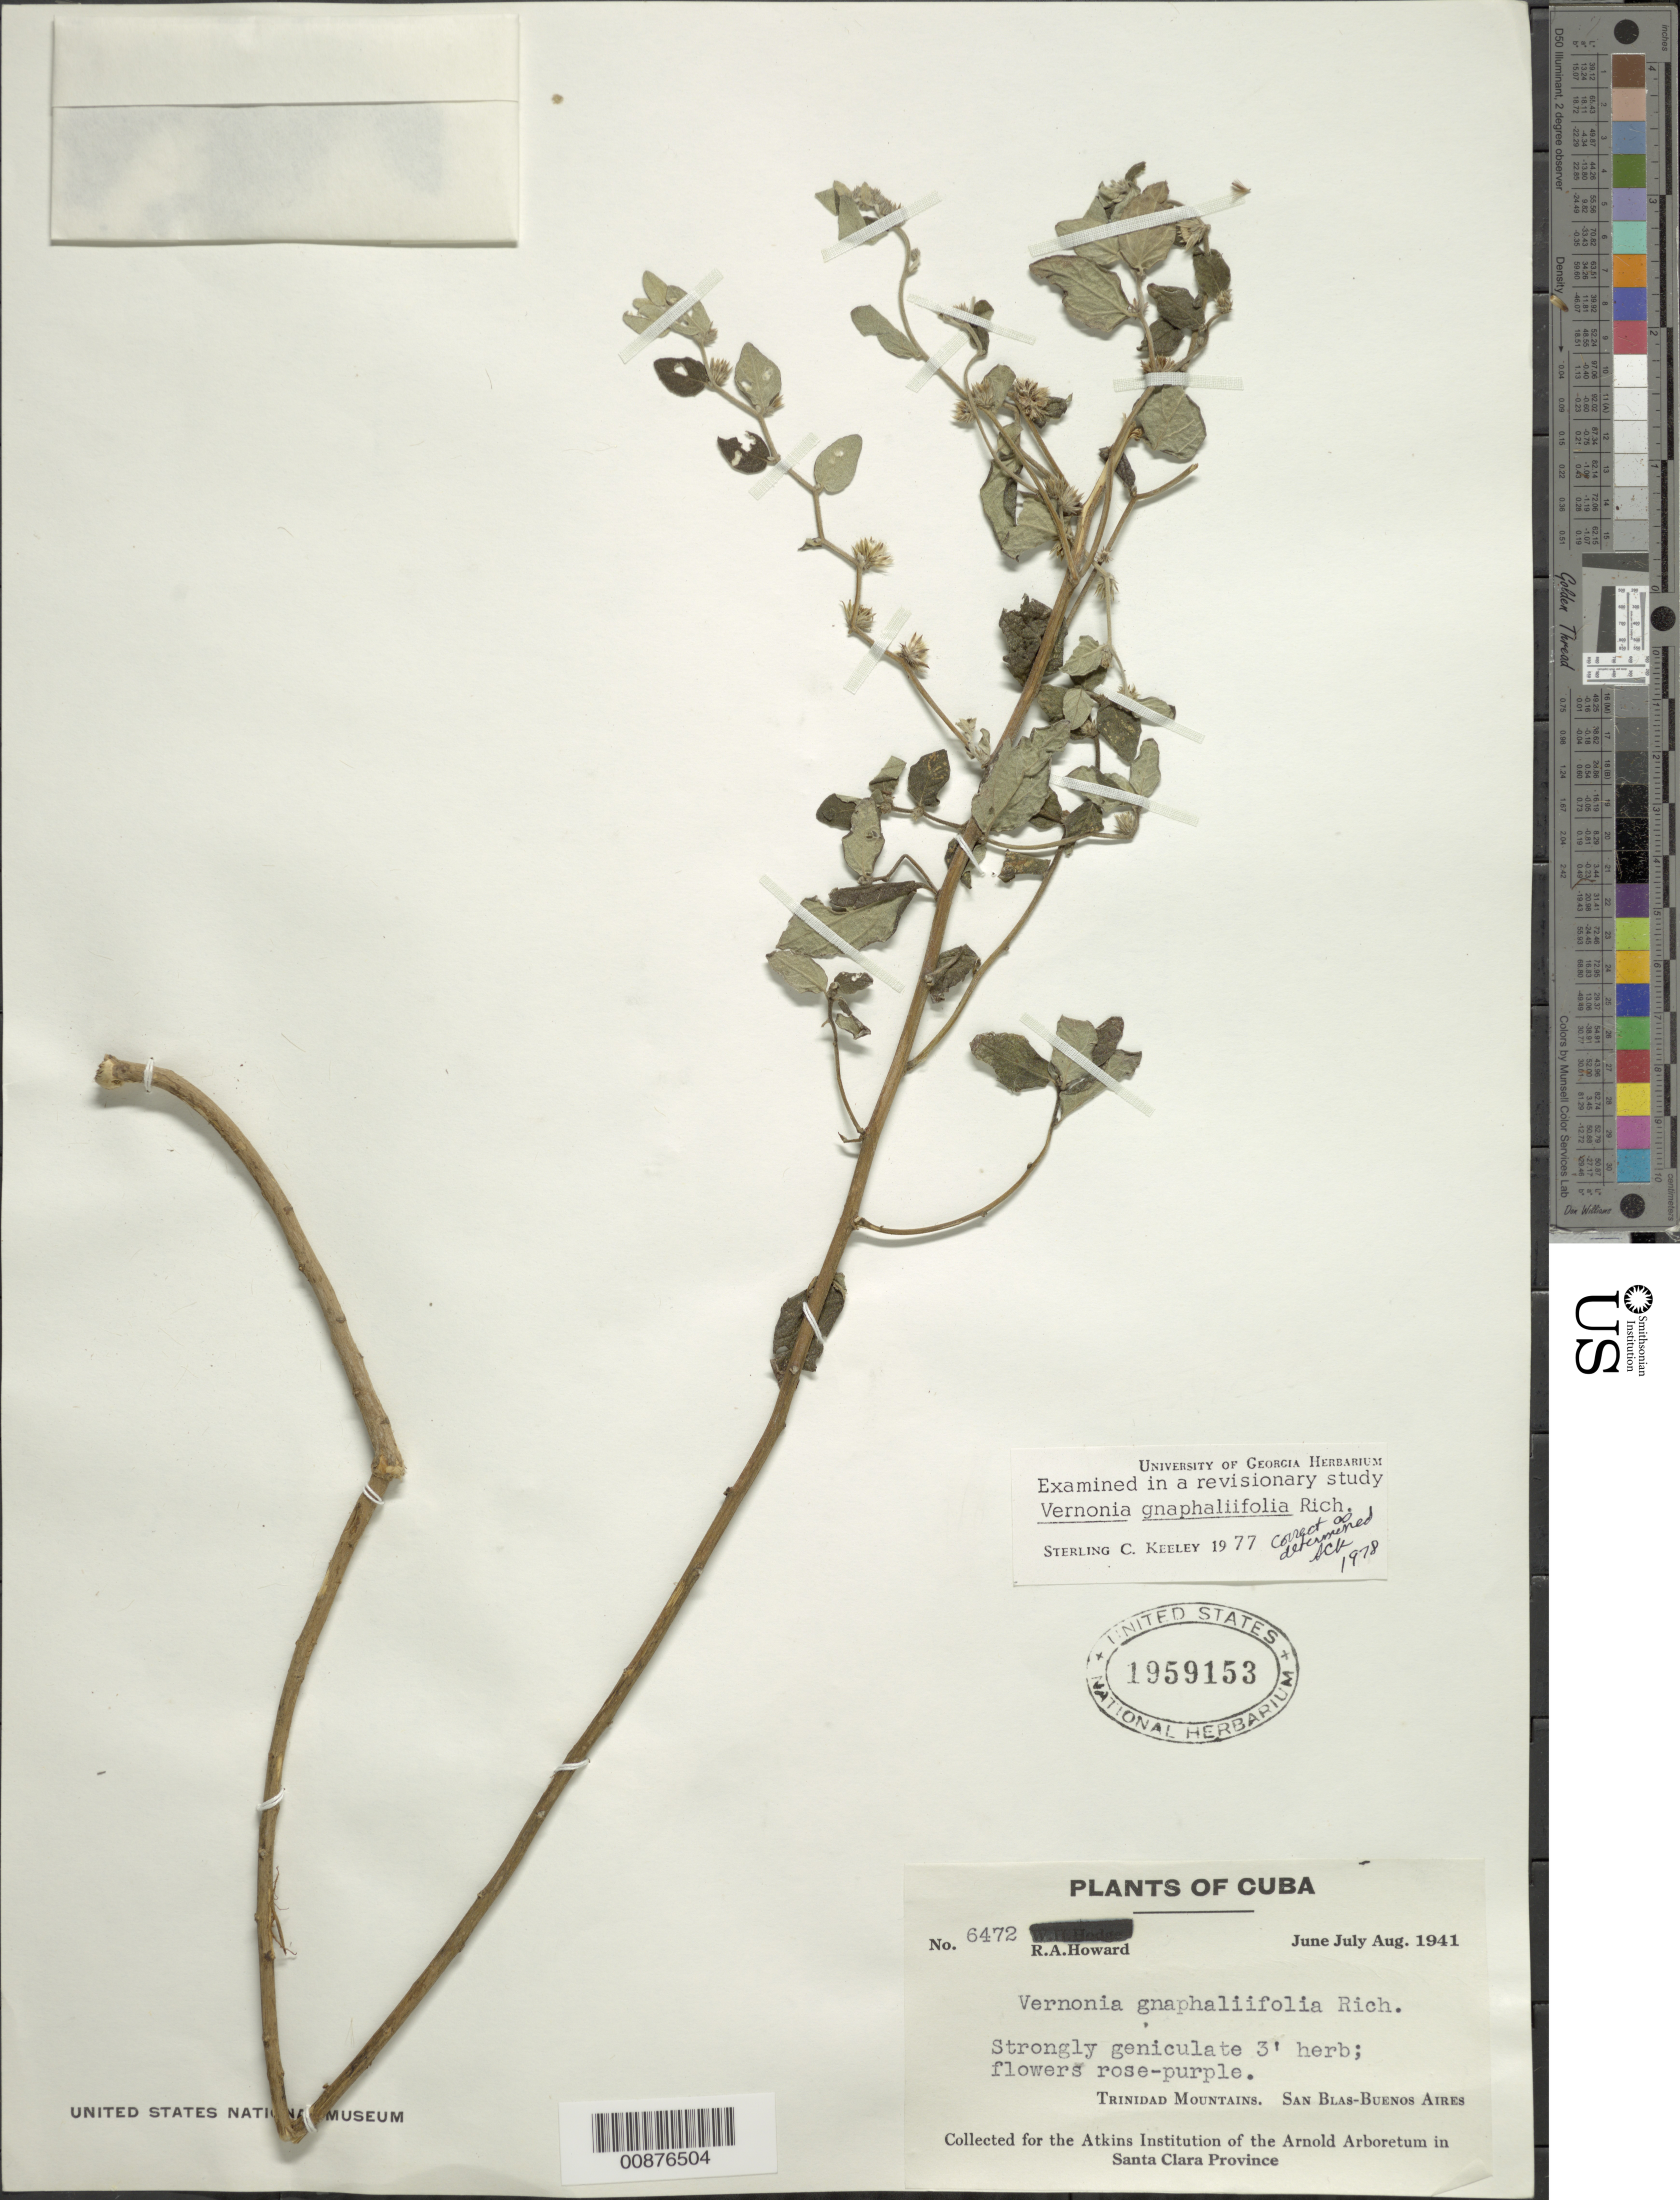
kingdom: Plantae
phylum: Tracheophyta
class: Magnoliopsida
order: Asterales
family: Asteraceae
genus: Lepidaploa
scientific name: Lepidaploa gnaphaliifolia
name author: (A. Rich.) H. Rob.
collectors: R. A. Howard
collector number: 6472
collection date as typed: Jun 1941 to -- Aug 1941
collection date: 1941-06/1941-08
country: Cuba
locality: Trinidad Mountains. San Blas-Buenos Aires.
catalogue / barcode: US 1959153